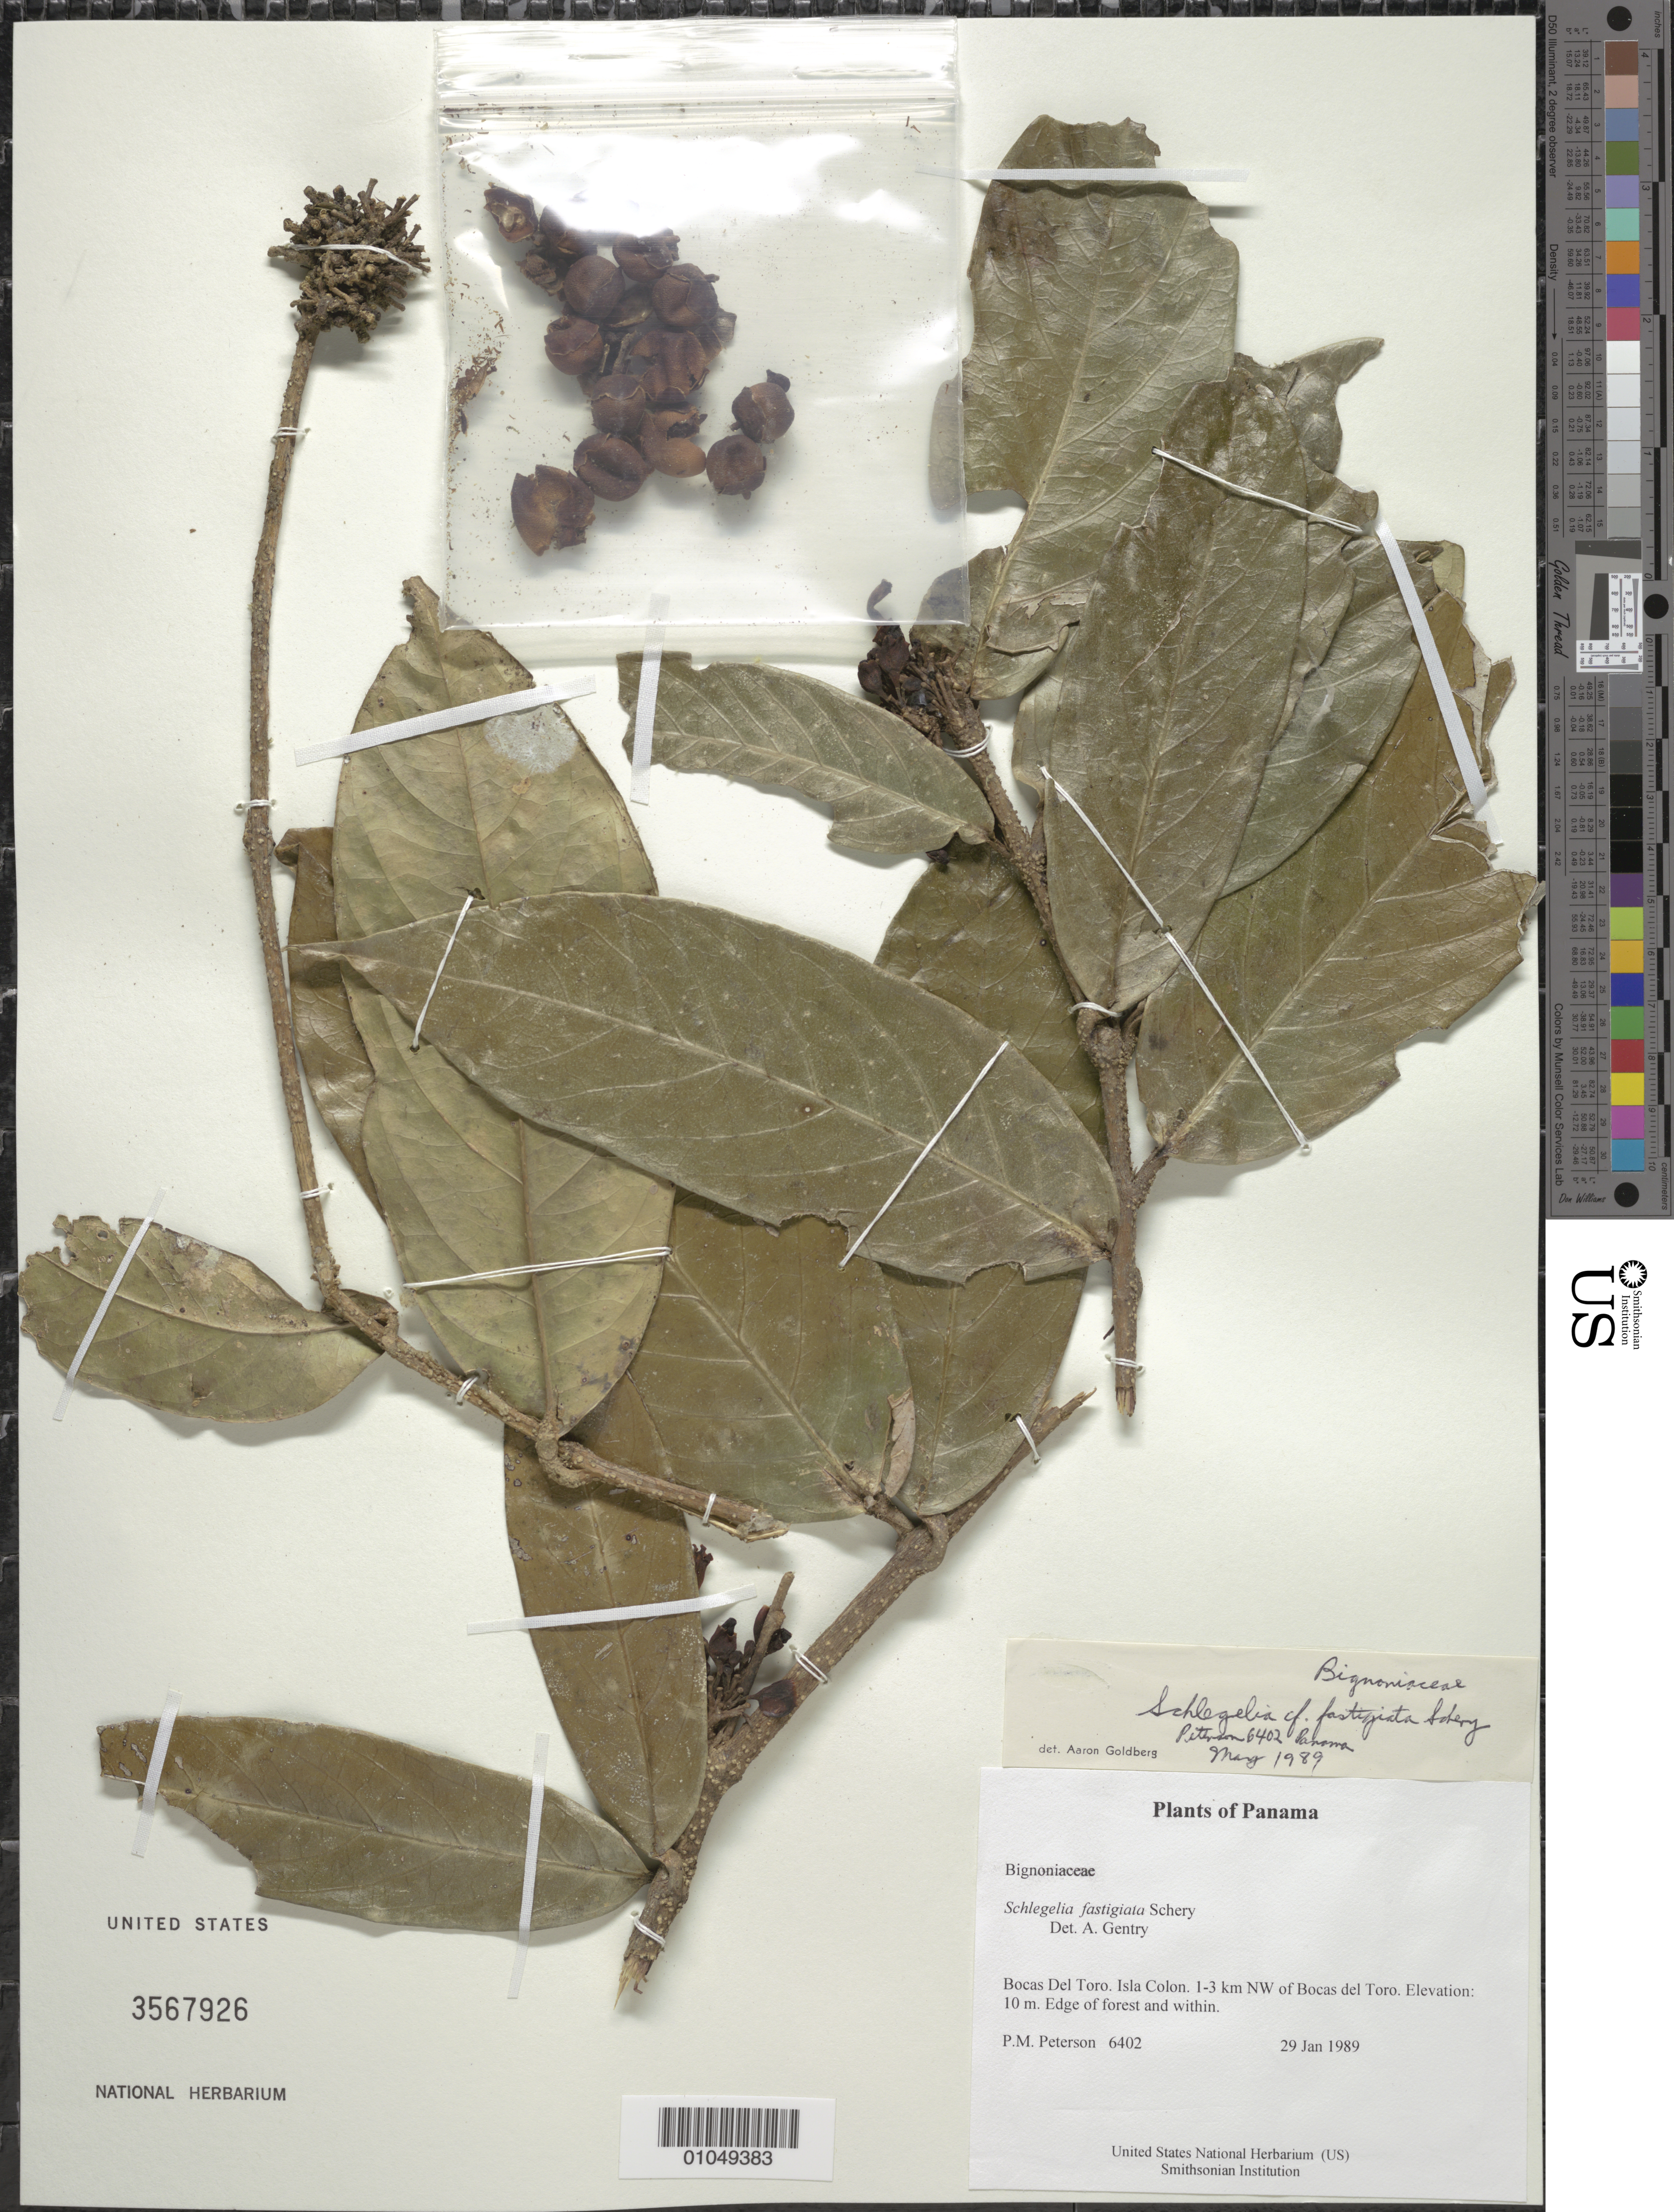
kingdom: Plantae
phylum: Tracheophyta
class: Magnoliopsida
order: Lamiales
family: Schlegeliaceae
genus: Schlegelia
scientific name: Schlegelia fastigiata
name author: Schery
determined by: Gentry, A. H.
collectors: P. M. Peterson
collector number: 06402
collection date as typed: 29 Jan 1989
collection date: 1989-01-29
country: Panama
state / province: Bocas del Toro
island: Colón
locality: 1-3 km NW of Bocas del Toro.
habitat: Edge of forest and within.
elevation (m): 10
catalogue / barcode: US 3567926